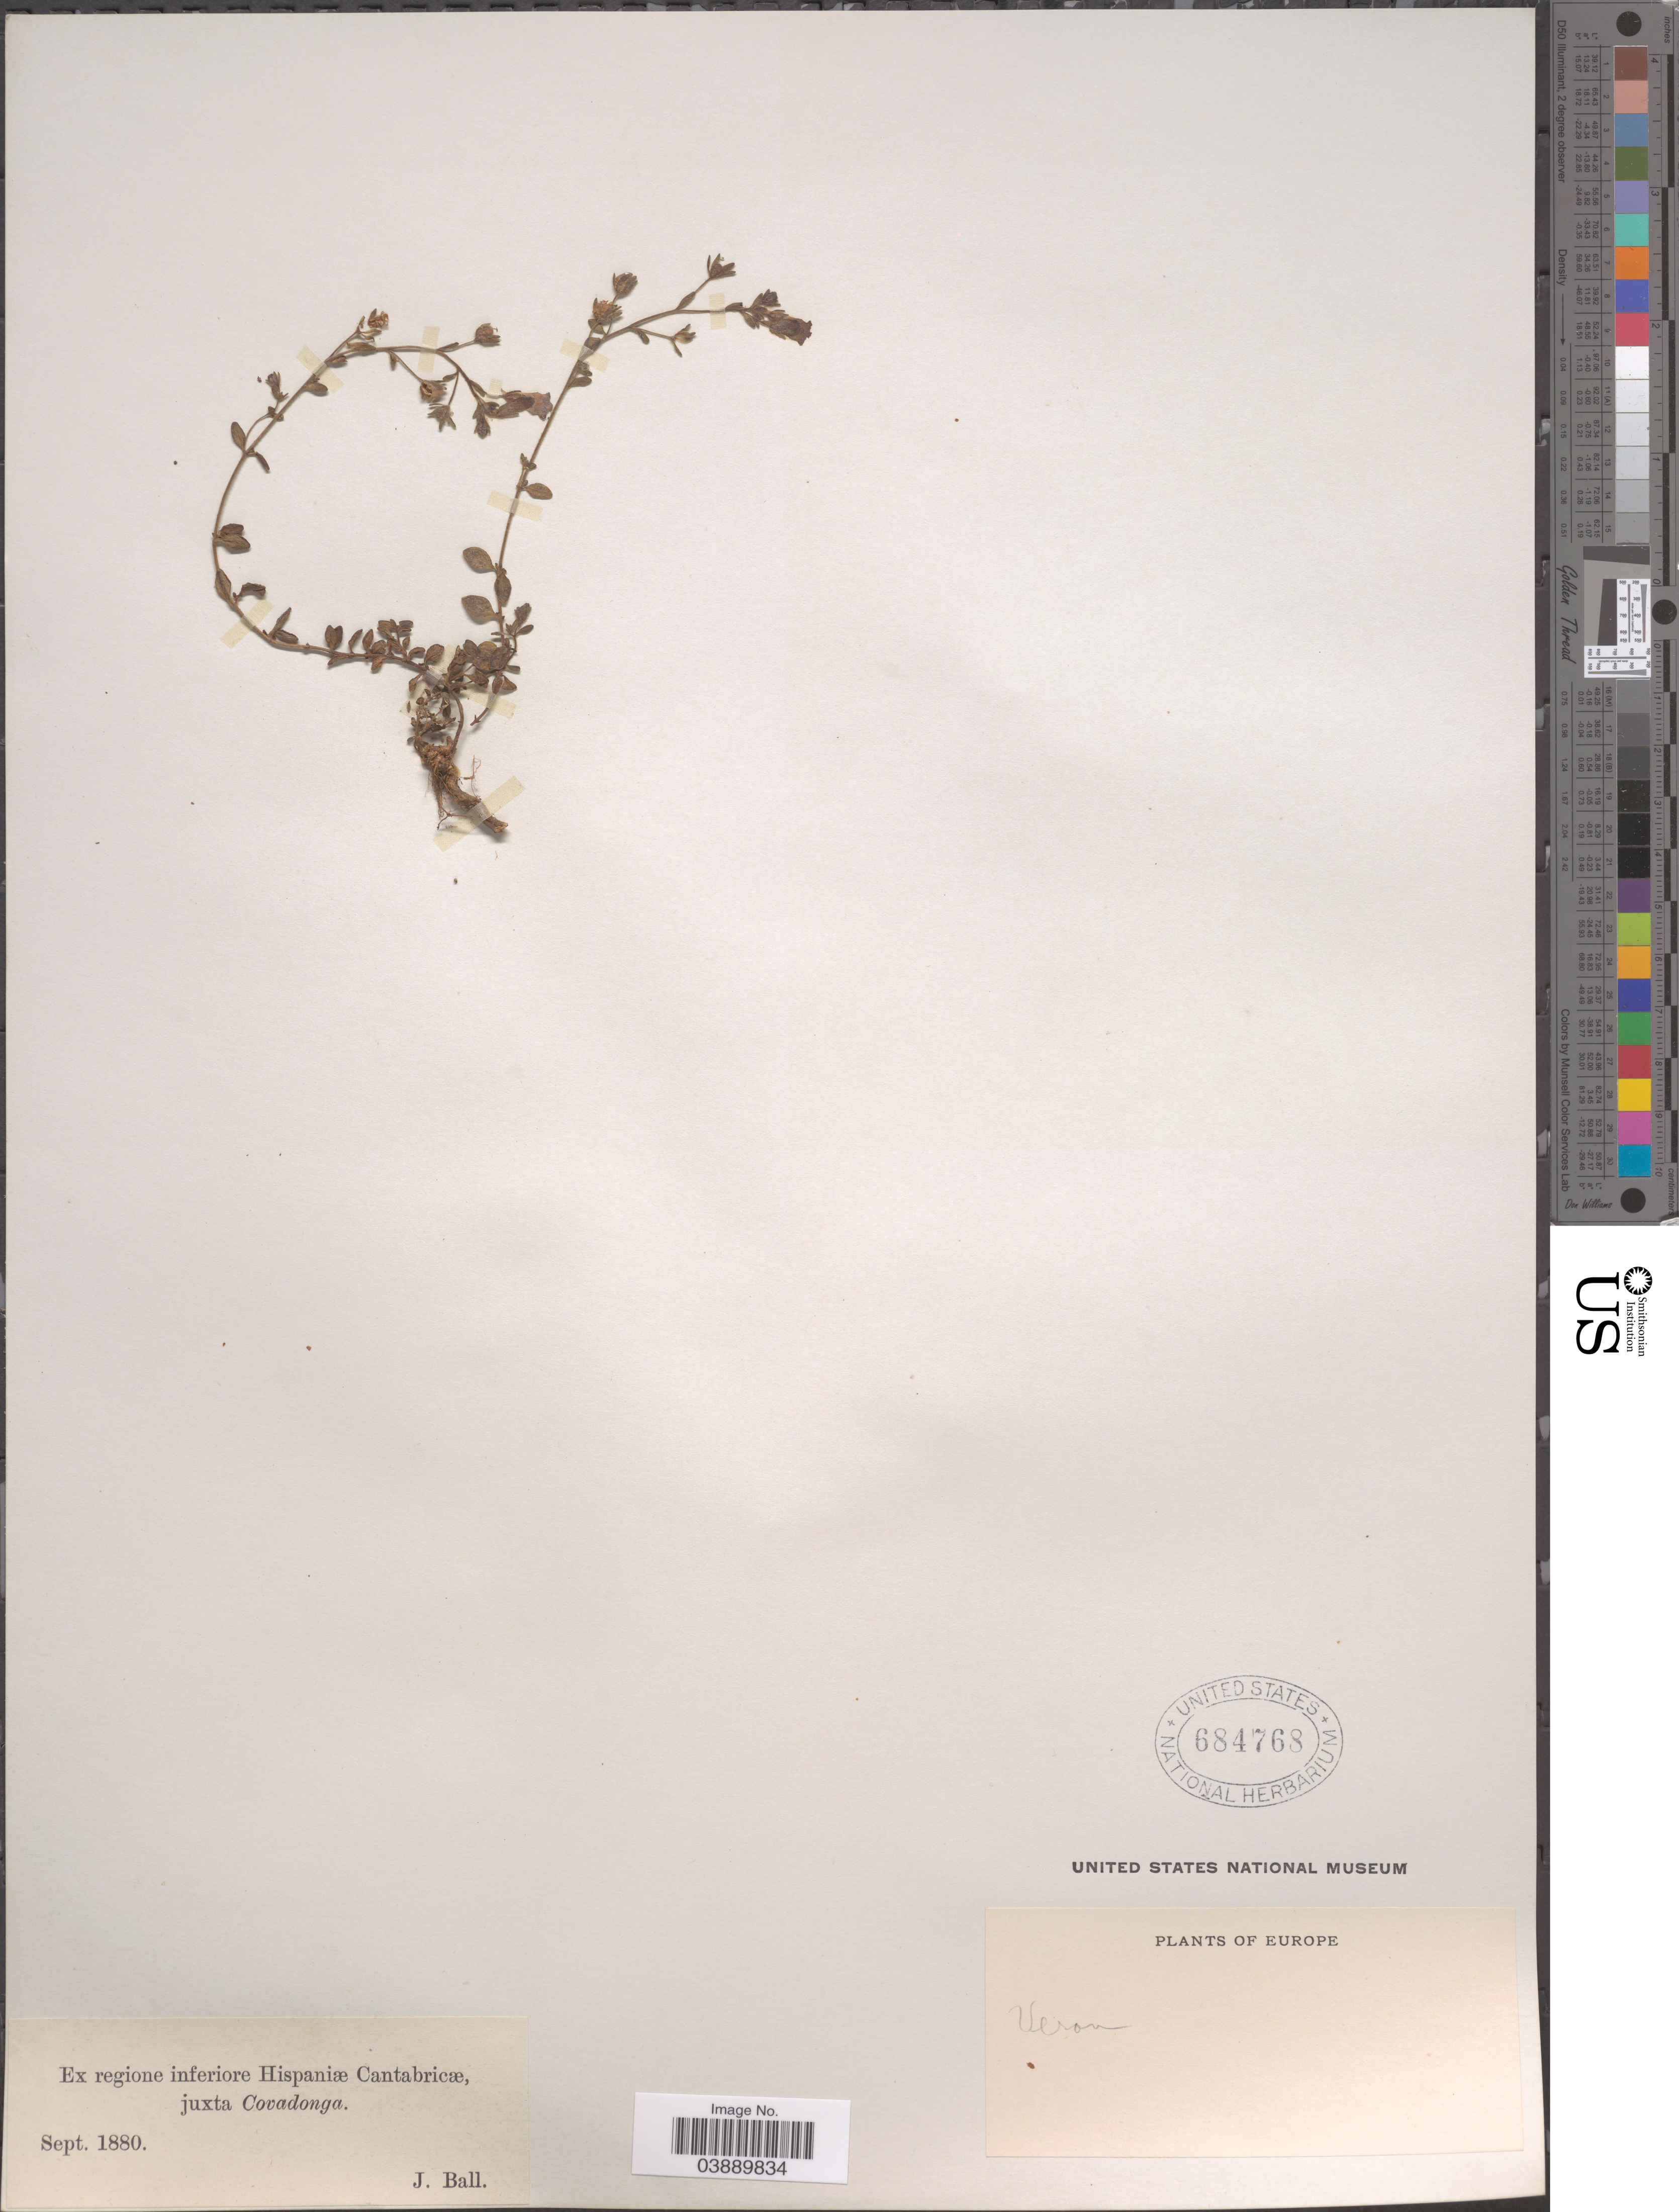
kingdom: Plantae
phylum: Tracheophyta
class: Magnoliopsida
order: Lamiales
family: Plantaginaceae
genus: Linaria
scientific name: Linaria sp.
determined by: Albach, Dirk C.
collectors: J. Ball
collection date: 1880-09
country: Spain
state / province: Cantabria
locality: Ex regione inferiore Hispaniæ Cantabricæ juxta Covadonga.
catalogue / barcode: US 684768